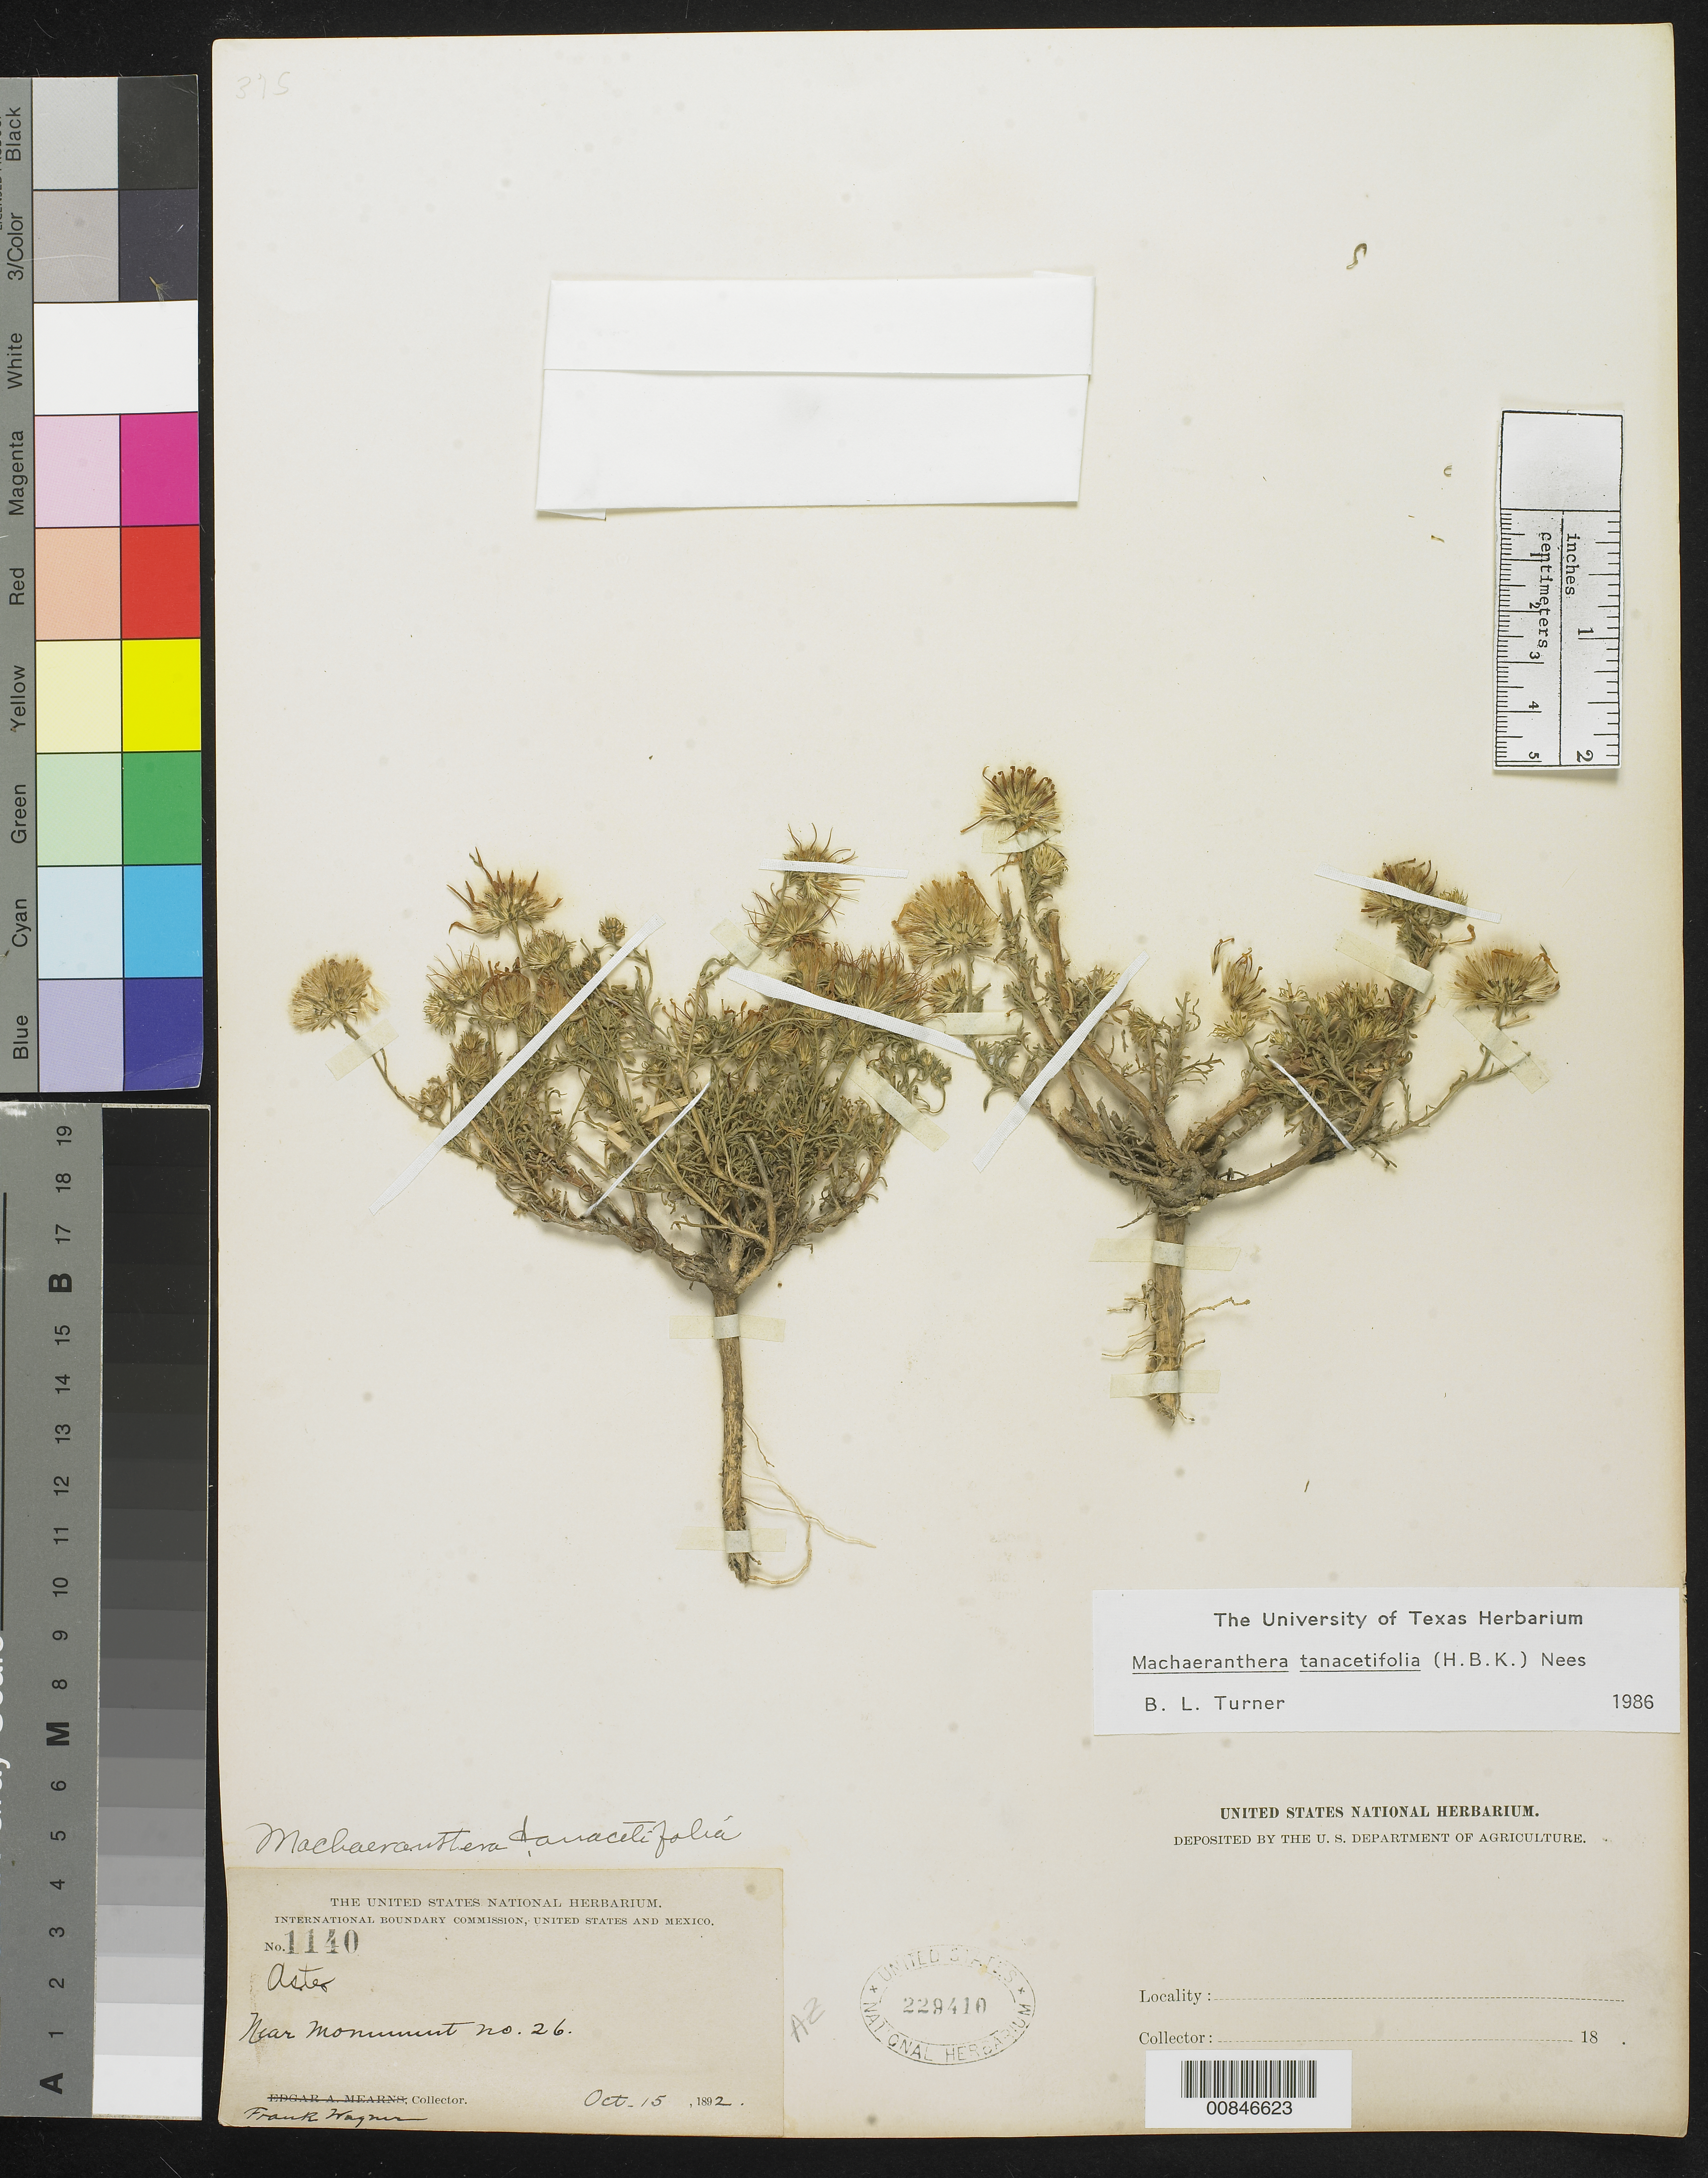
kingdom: Plantae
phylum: Tracheophyta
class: Magnoliopsida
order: Asterales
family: Asteraceae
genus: Machaeranthera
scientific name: Machaeranthera tanacetifolia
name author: (Kunth) Nees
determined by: Turner, B. L.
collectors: F. Wagner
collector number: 1140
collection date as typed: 15 Oct 1892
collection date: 1892-10-15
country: United States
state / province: Arizona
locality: Near monument no. 26.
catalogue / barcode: US 229410